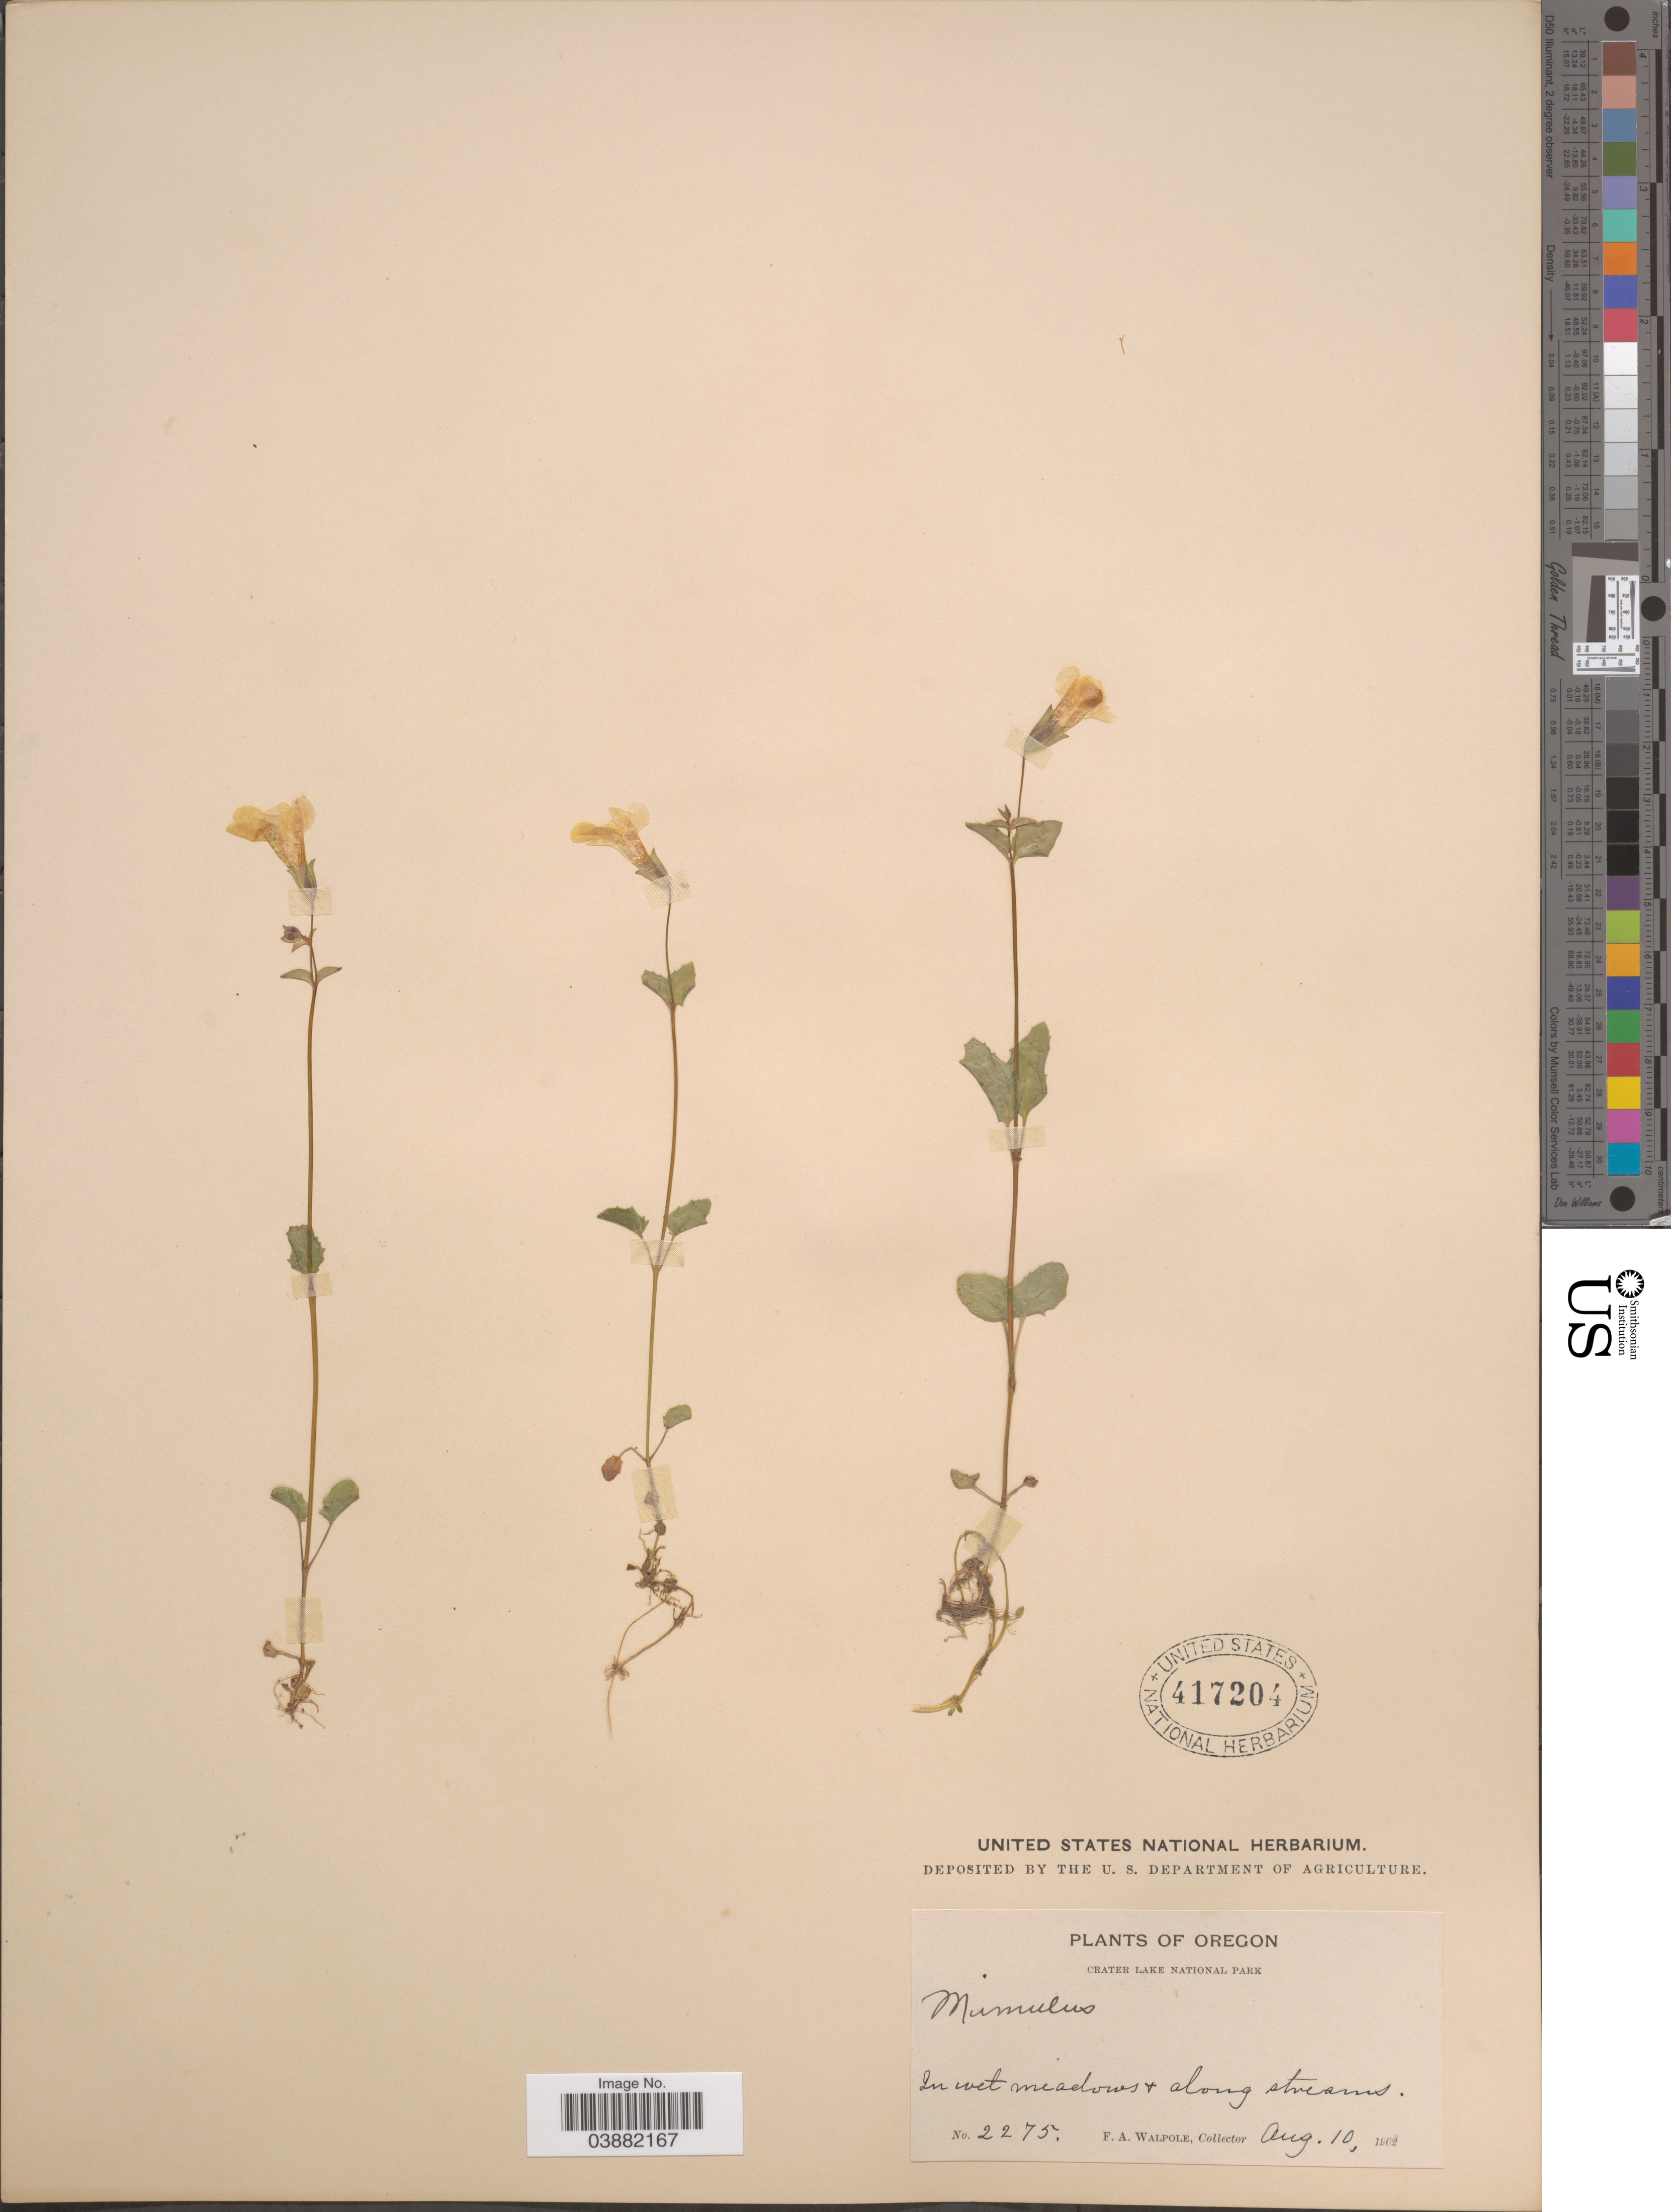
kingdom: Plantae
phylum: Tracheophyta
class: Magnoliopsida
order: Lamiales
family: Phrymaceae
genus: Mimulus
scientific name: Mimulus microphyllus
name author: Benth.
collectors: F. Walpole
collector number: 2275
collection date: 1902-08-10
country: United States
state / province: Oregon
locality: Crater Lake National Park.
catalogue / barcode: US 417204